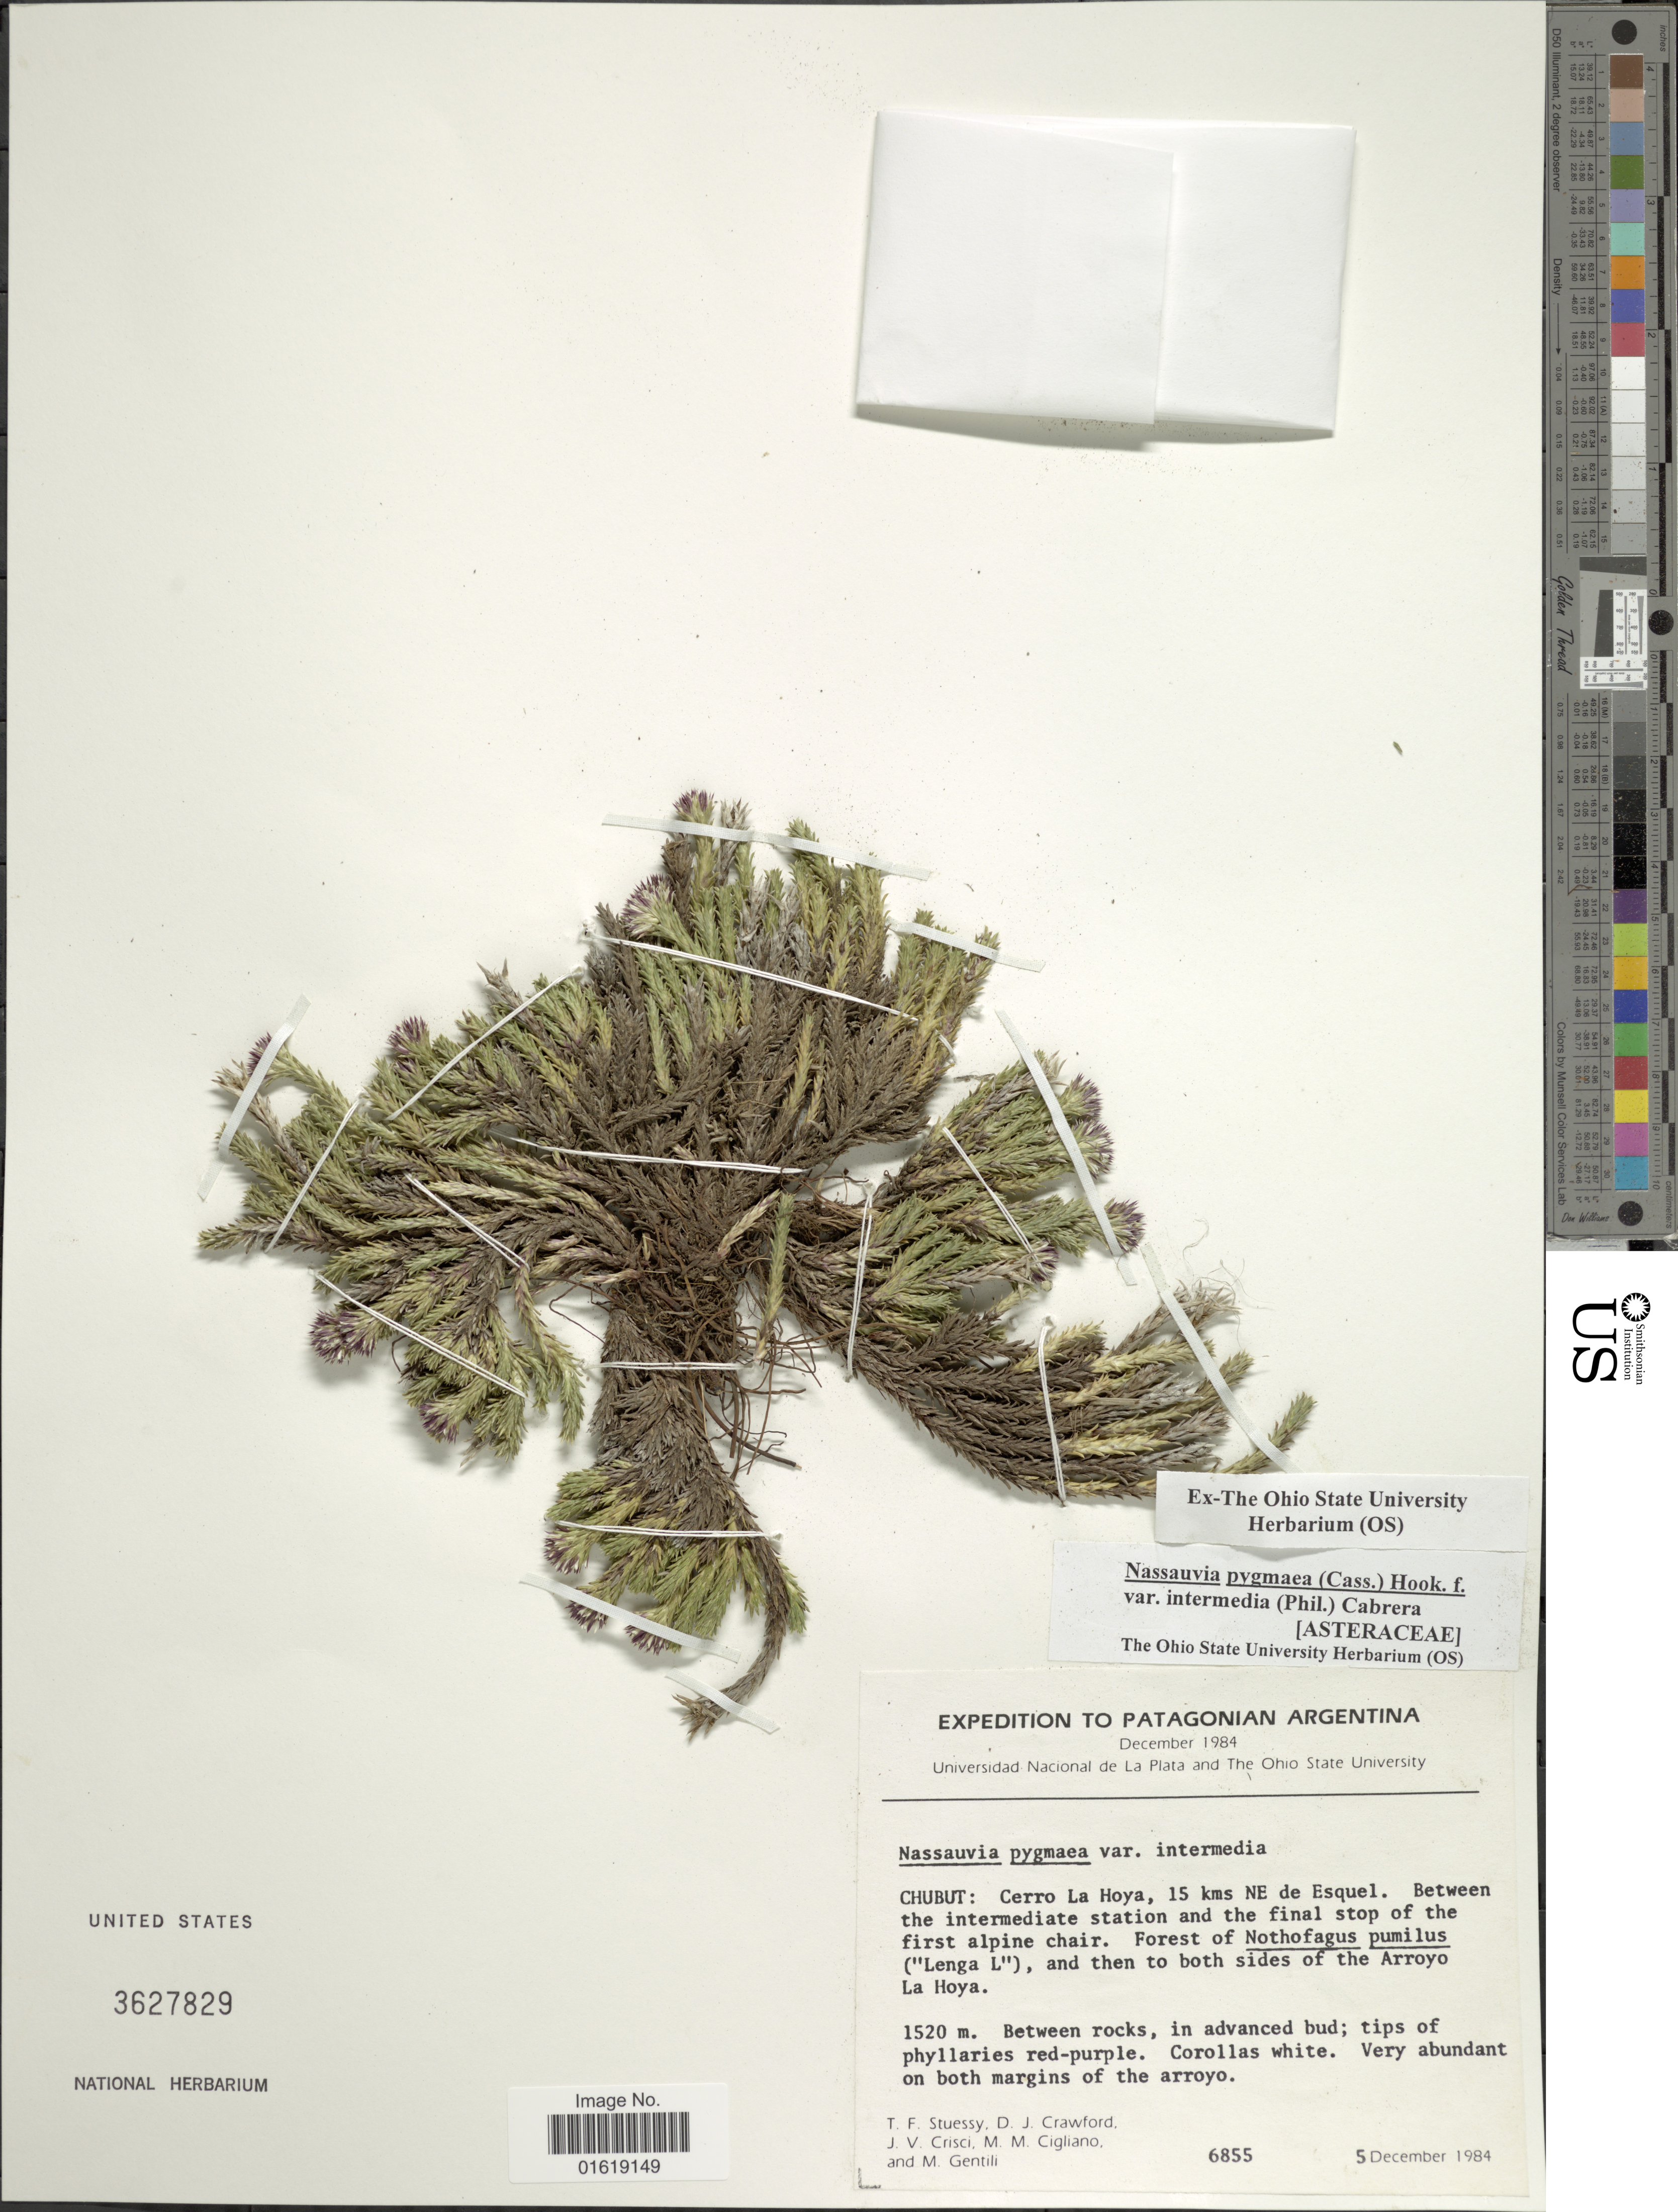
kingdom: Plantae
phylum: Tracheophyta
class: Magnoliopsida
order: Asterales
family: Asteraceae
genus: Nassauvia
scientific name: Nassauvia pygmaea var. intermedia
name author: (Phil.) Cabrera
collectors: T. Stuessy, D. Crawford, J. Crisci, M. Cigliano & M. Gentili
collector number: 6855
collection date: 1984-12-05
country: Argentina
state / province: Chubut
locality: Chubut: Cerro La Hoya, 15 kms NE de Esquel. Between the intermediate station and the final stop of the first alpine chair. And then to both sides of the Arroyo La Hoya.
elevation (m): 1520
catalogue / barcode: US 3627829